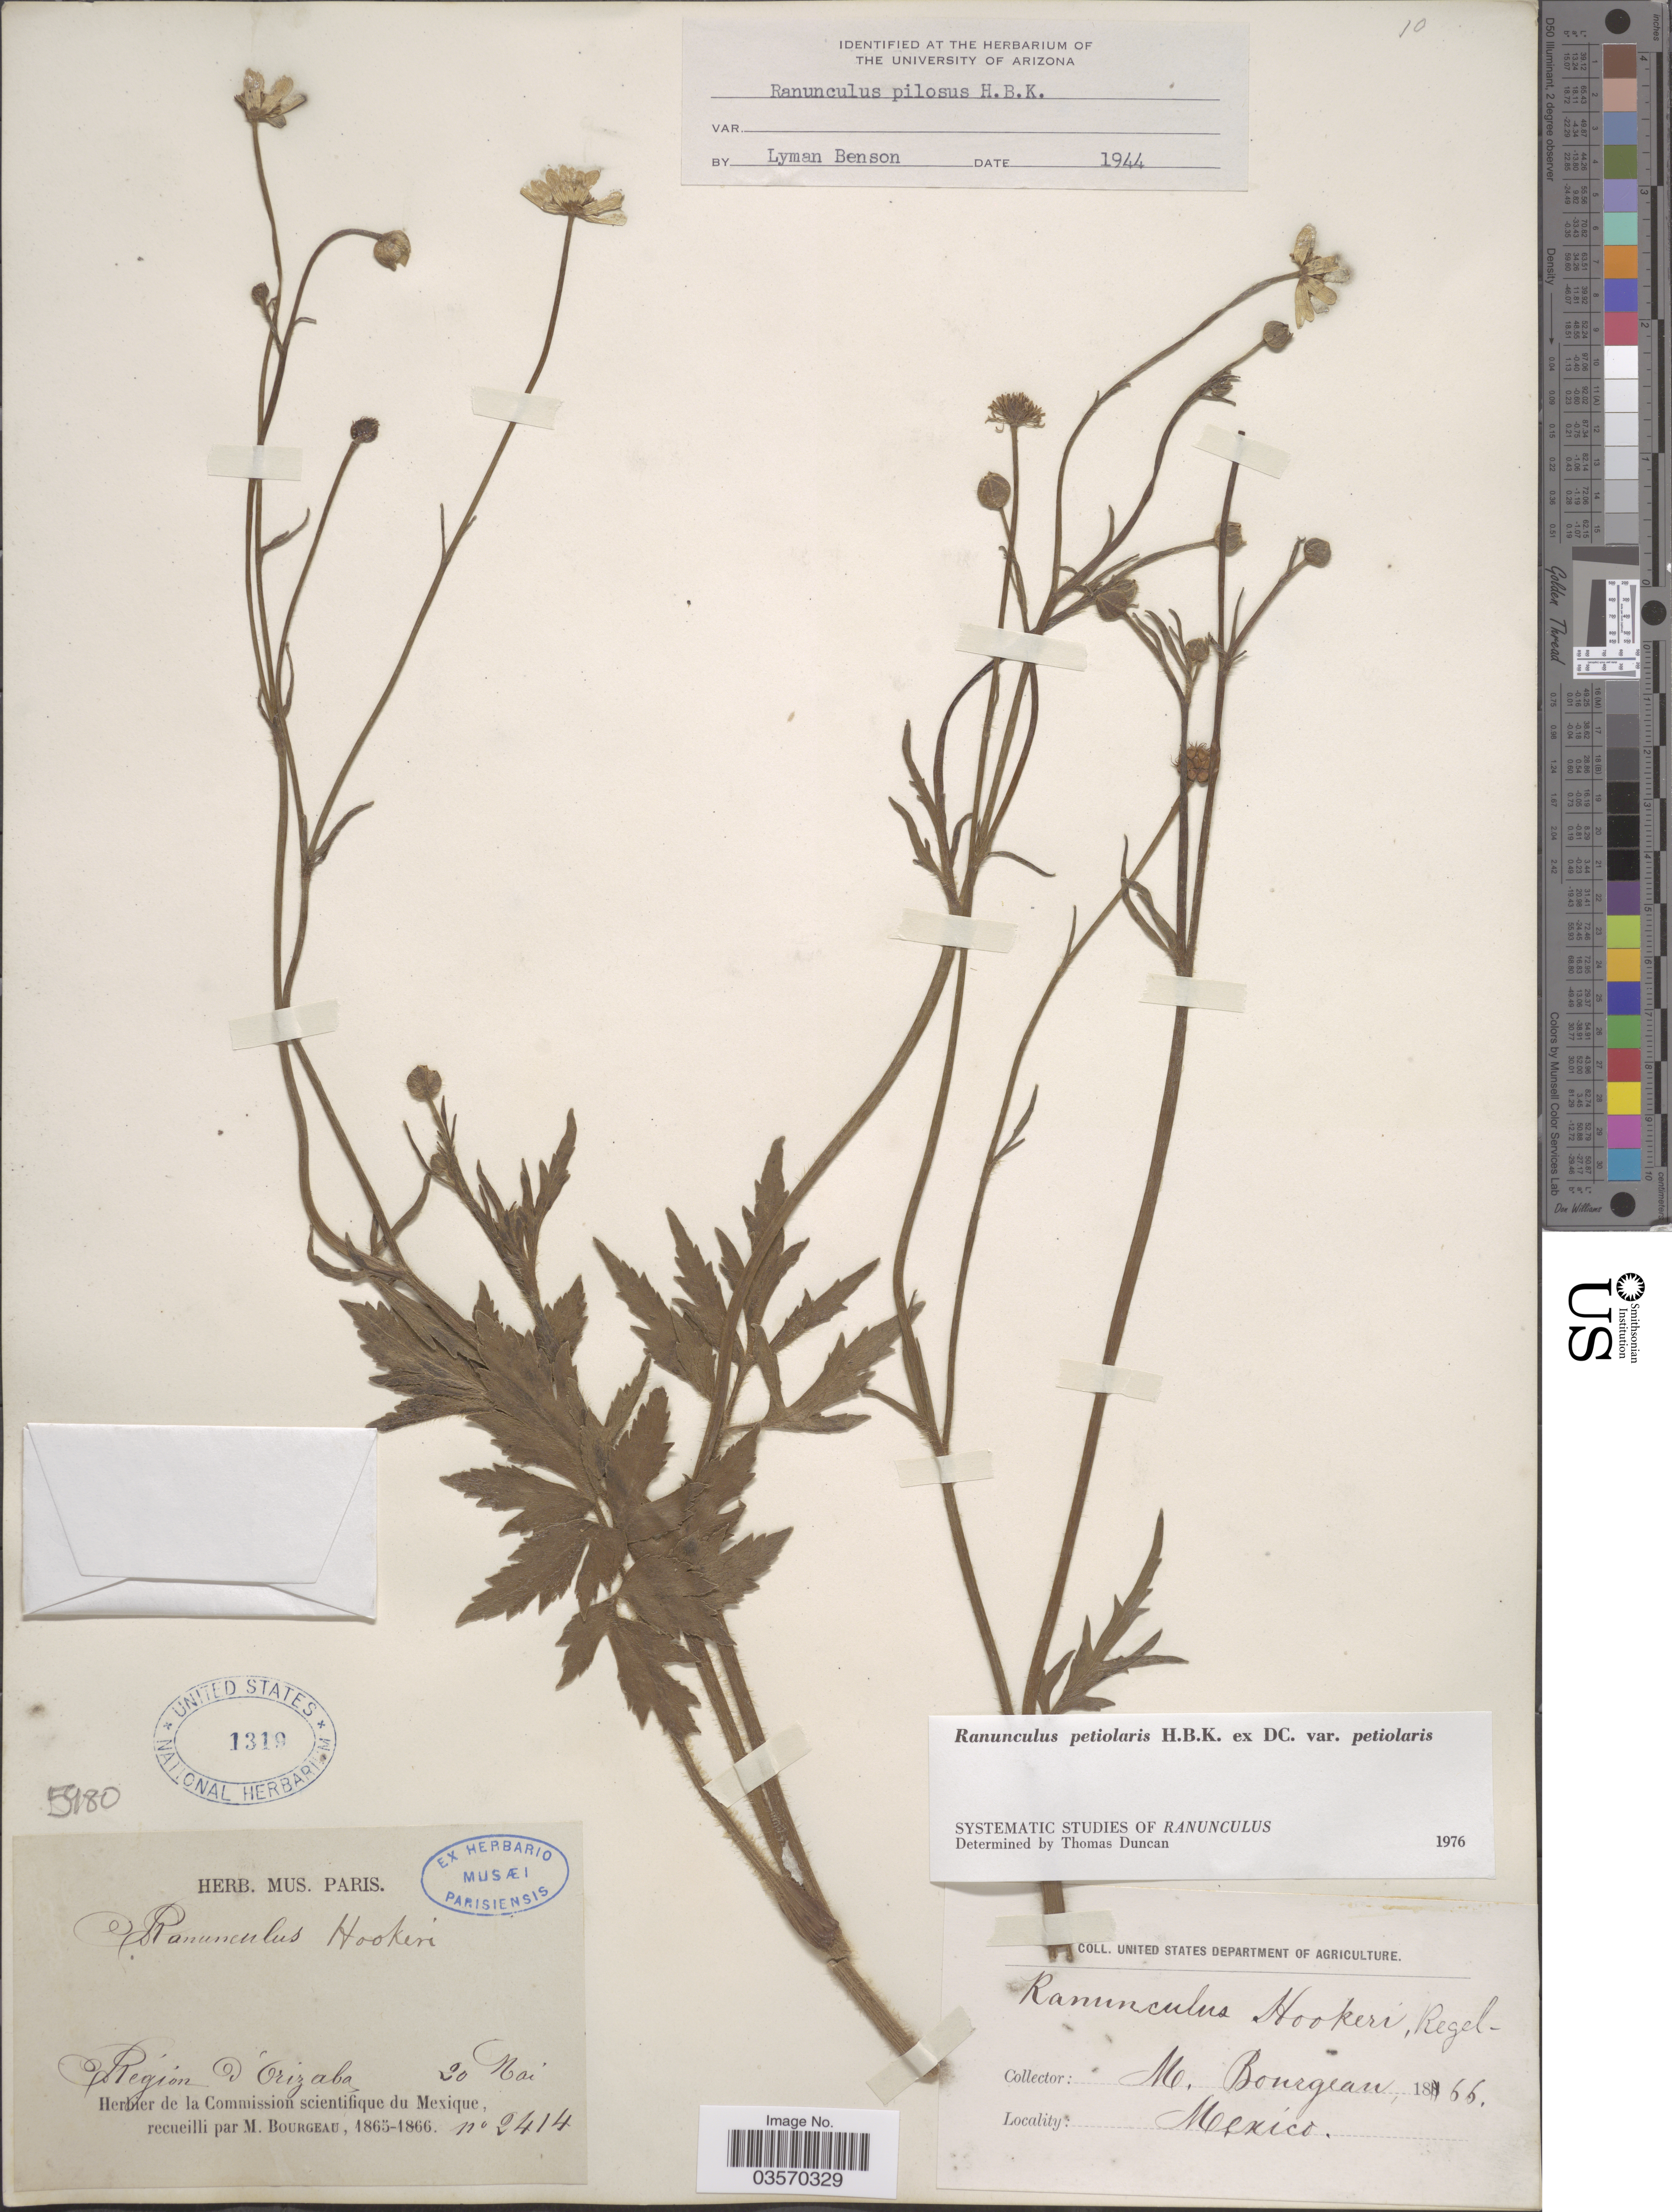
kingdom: Plantae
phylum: Tracheophyta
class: Magnoliopsida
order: Ranunculales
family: Ranunculaceae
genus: Ranunculus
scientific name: Ranunculus petiolaris var. petiolaris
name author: Kunth ex DC.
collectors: M. Bourgeau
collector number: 9414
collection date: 1866-05-30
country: Mexico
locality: Region d'Orizaba.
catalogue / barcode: US 1319